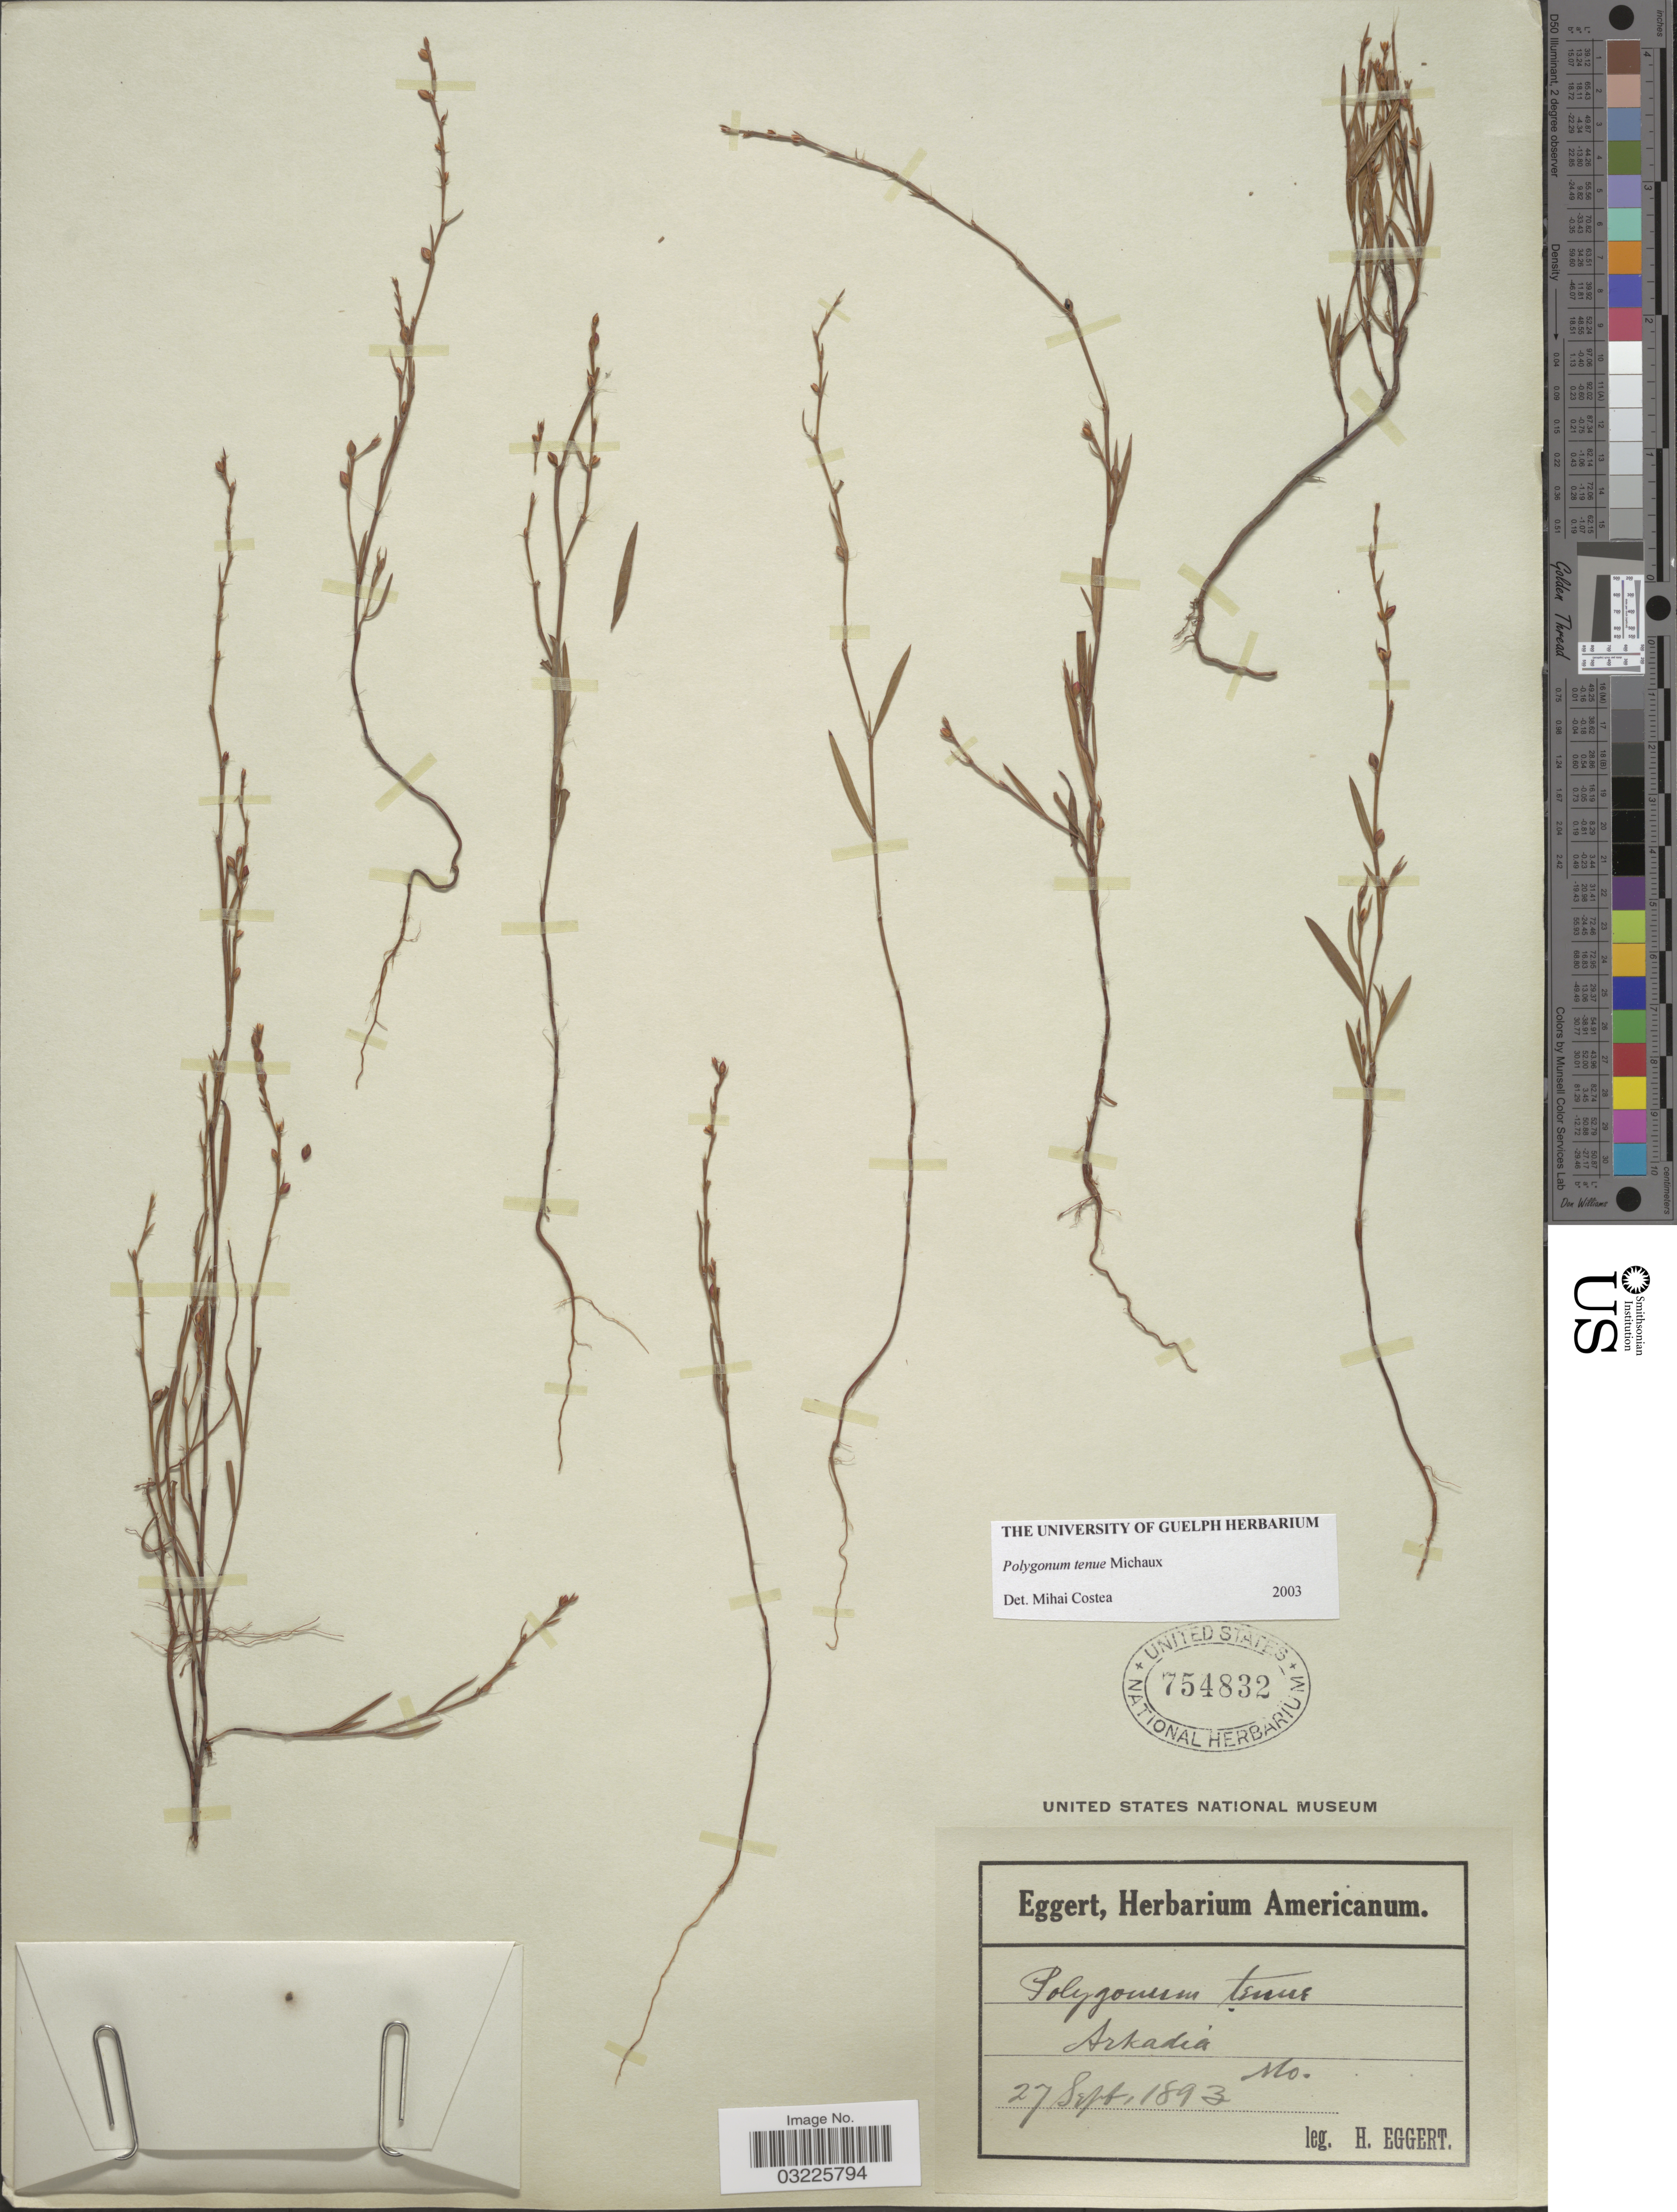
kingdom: Plantae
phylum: Tracheophyta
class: Magnoliopsida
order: Caryophyllales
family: Polygonaceae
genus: Polygonum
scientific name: Polygonum tenue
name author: F. Michx.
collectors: H. Eggert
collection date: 1893-09-27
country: United States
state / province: Missouri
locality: Arkadia.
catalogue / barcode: US 754832